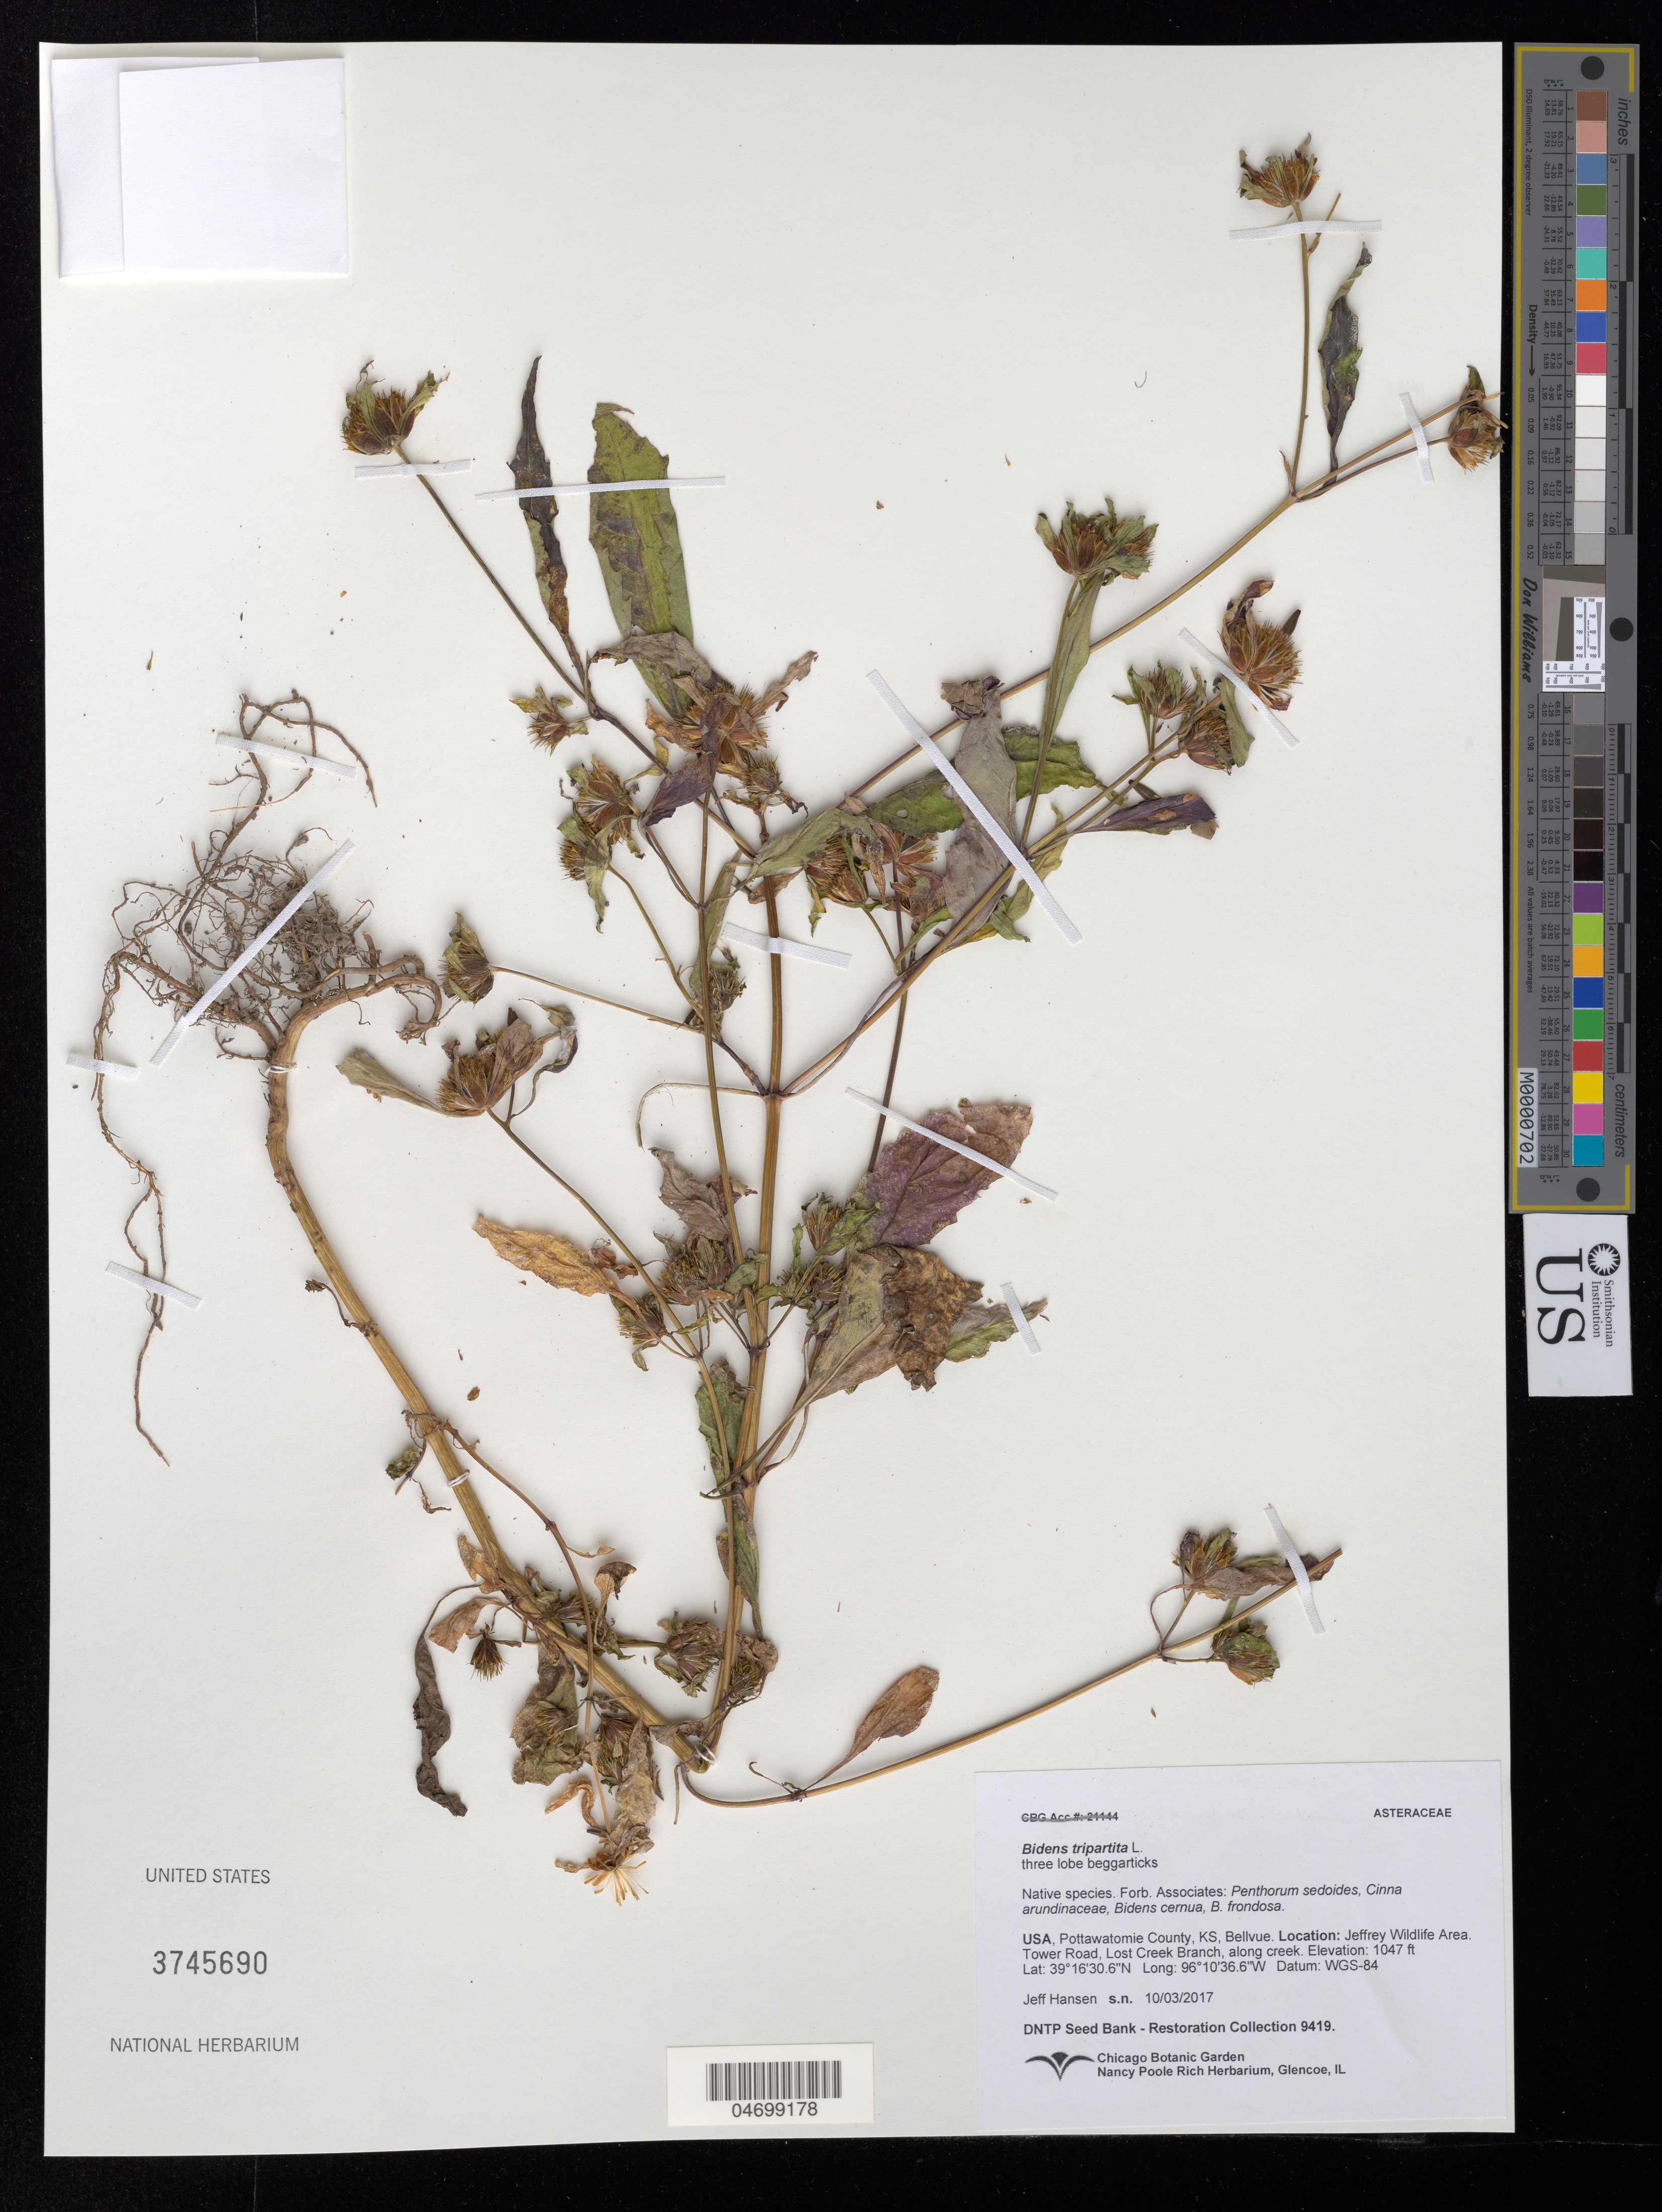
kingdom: Plantae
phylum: Tracheophyta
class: Magnoliopsida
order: Asterales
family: Asteraceae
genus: Bidens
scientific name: Bidens tripartita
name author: L.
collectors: J. Hansen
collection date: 2017-10-03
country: United States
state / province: Kansas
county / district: Pottawatomie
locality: Jeffrey Wildlife Area, Along creek. Tower Rd and Lost Creek Rd., Belvue.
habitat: With Penthorum sedoides, Bidens cernua, etc.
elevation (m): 319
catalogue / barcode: US 3745690